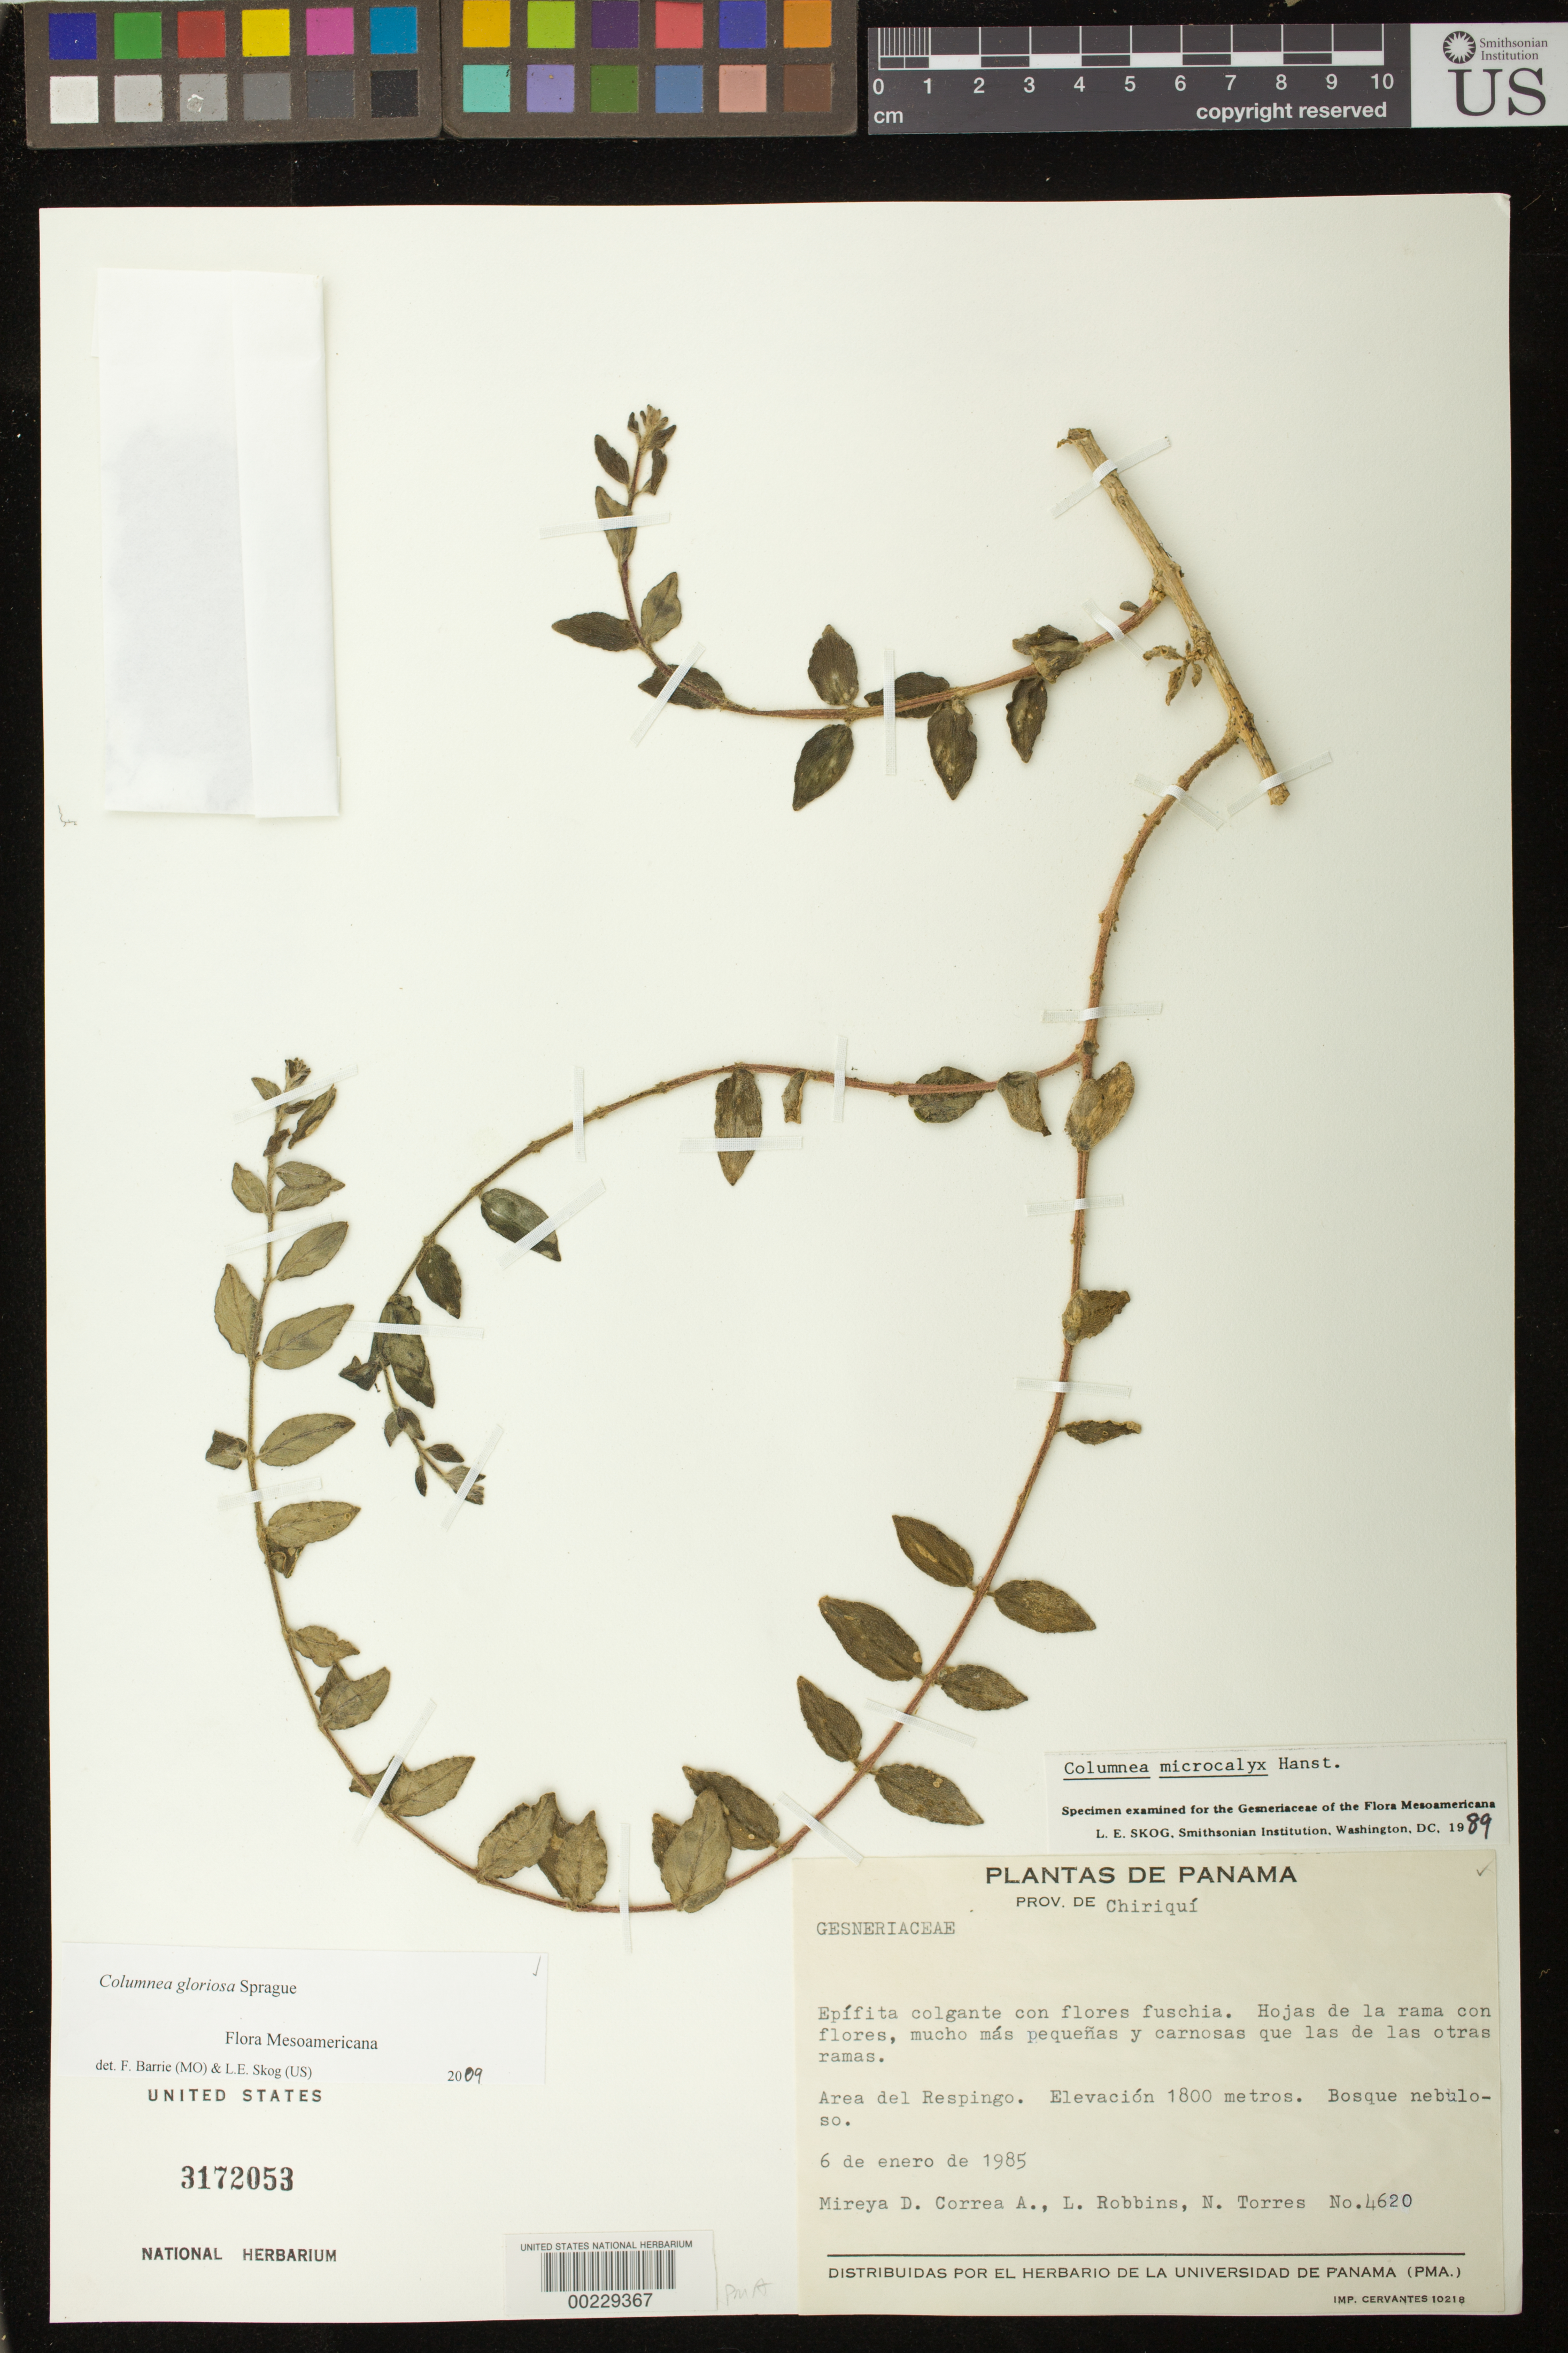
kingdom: Plantae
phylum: Tracheophyta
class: Magnoliopsida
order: Lamiales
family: Gesneriaceae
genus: Columnea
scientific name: Columnea gloriosa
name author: Sprague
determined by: Barrie, F. R.; Skog, Laurence E.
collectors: M. D. Corrêa-A. & et al.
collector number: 4620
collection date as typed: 06 Jan 1985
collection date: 1985-01-06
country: Panama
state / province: Chiriquí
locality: Area del Respingo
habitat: Bosque nebuloso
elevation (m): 1800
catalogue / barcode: US 3172053